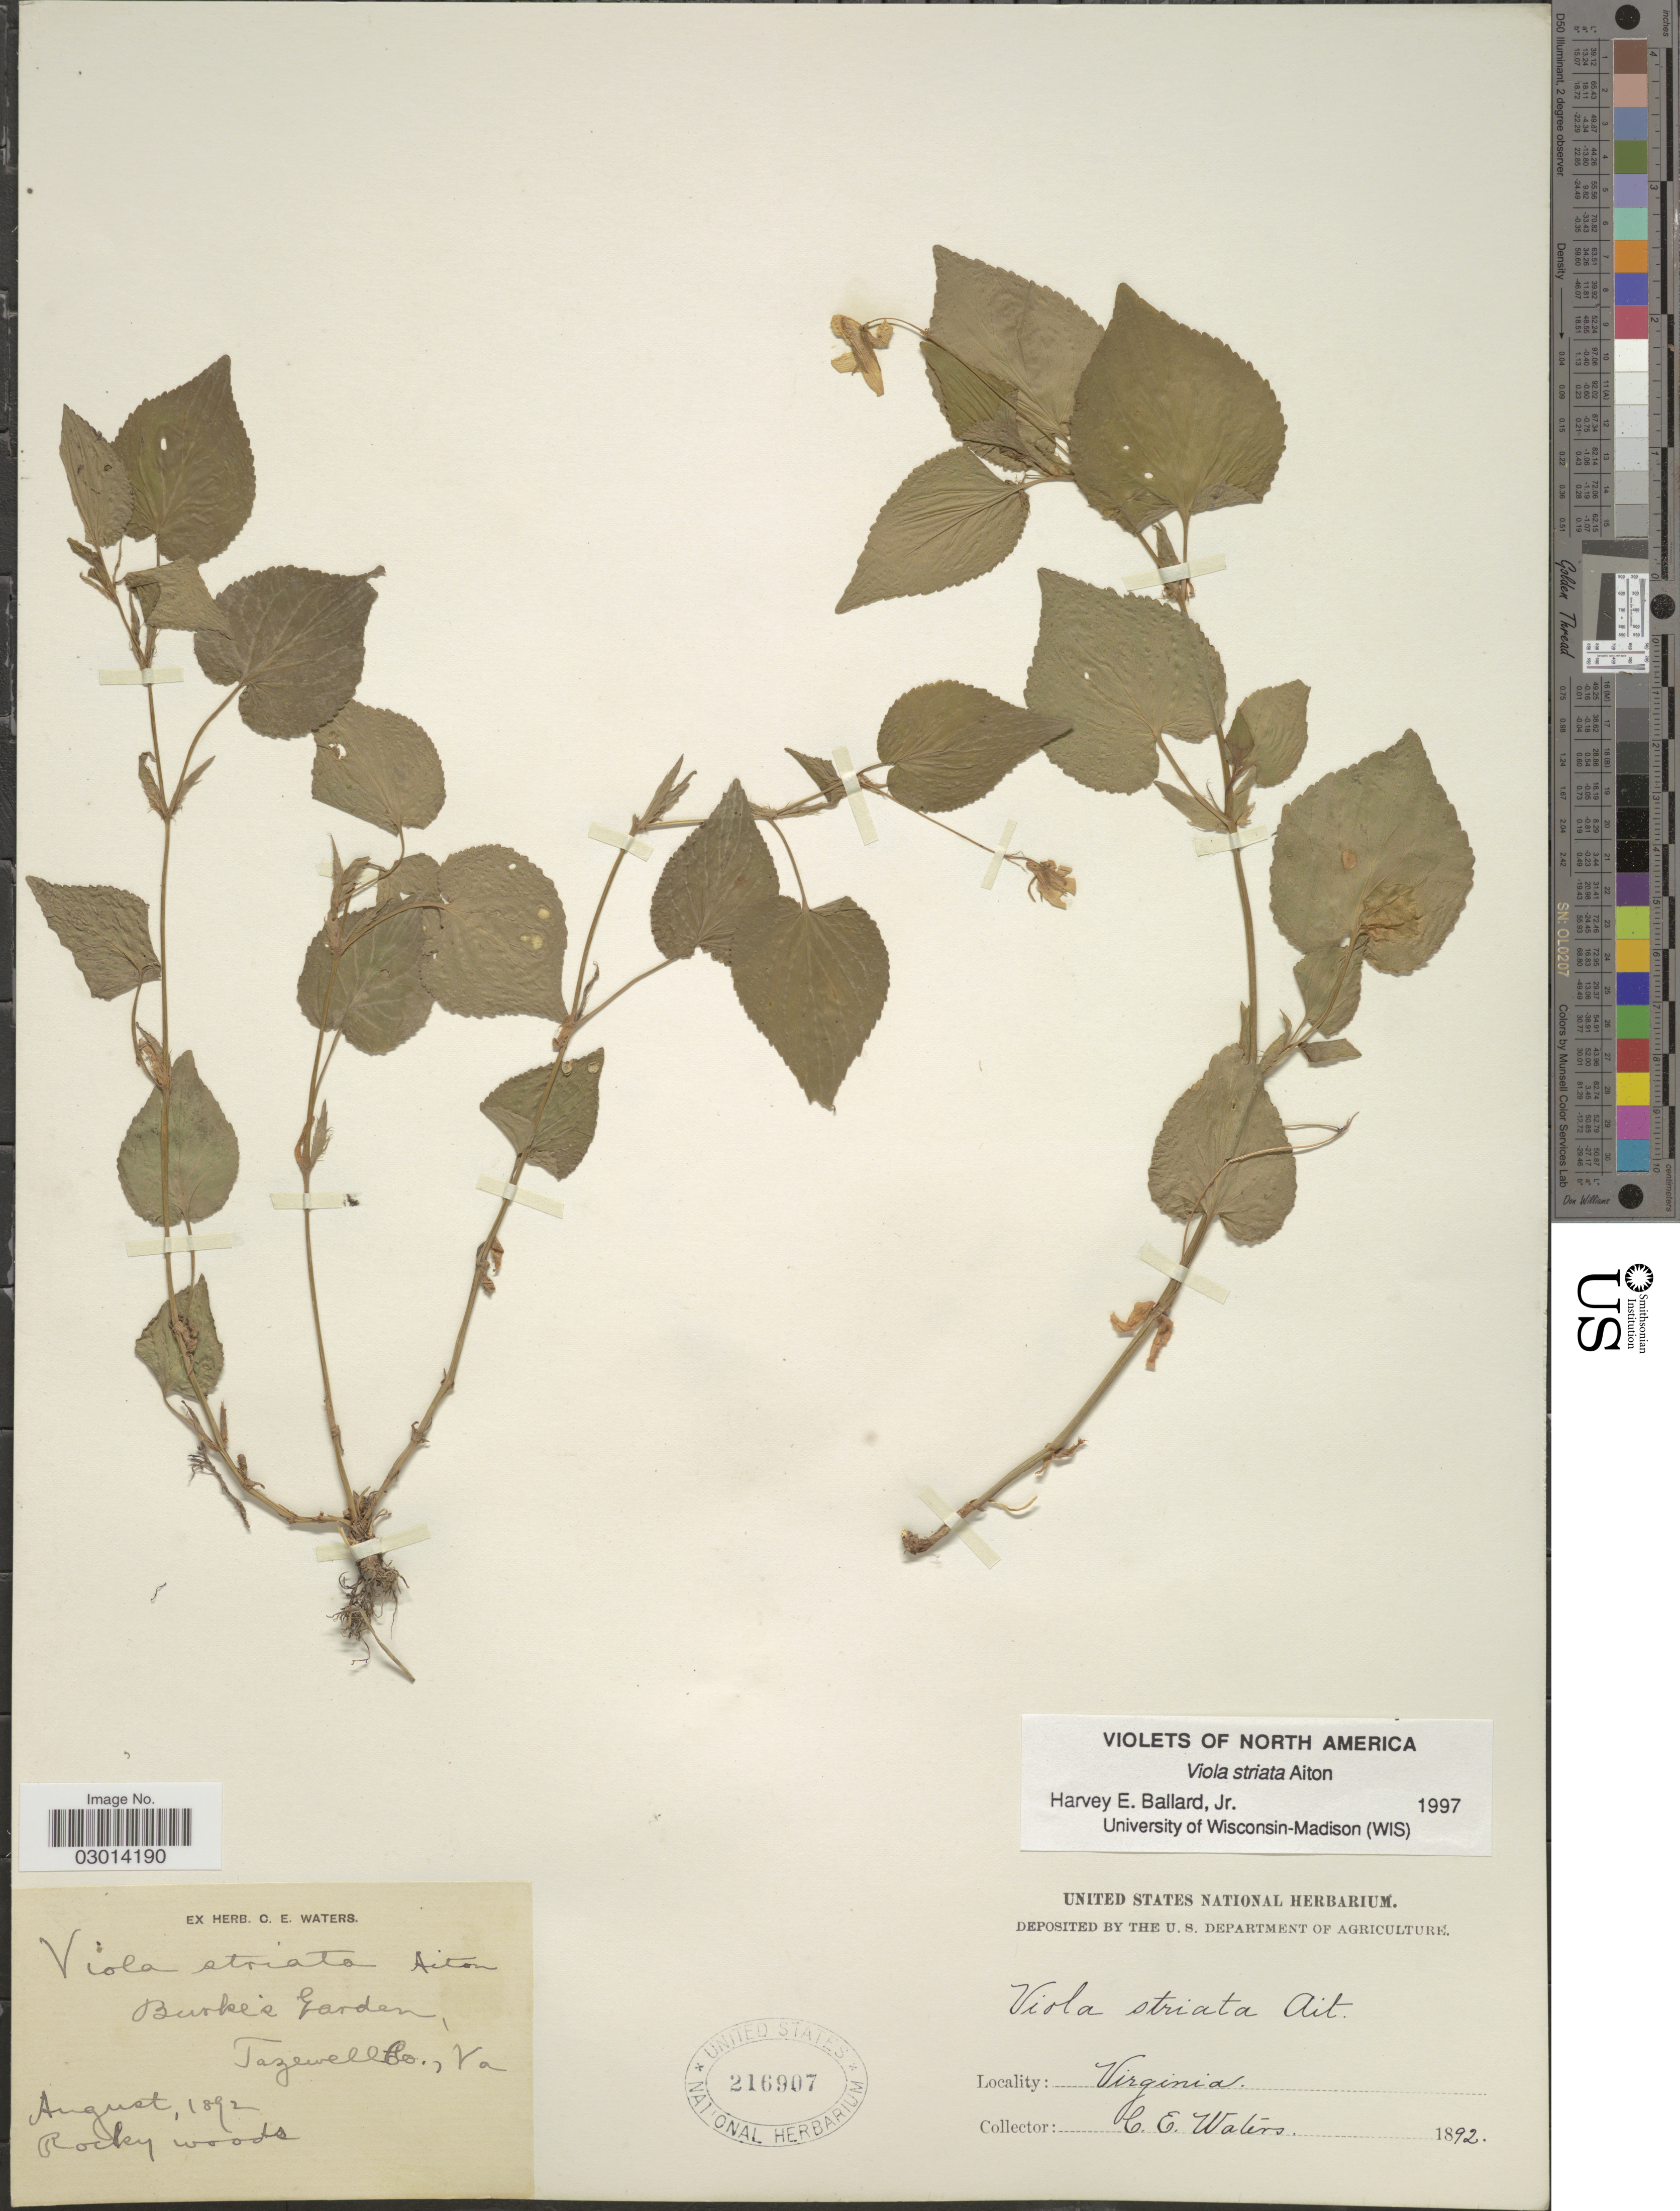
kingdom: Plantae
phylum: Tracheophyta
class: Magnoliopsida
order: Malpighiales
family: Violaceae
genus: Viola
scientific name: Viola rostrata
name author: Pursh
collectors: C. Waters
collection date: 1892-08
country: United States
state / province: Virginia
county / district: Tazewell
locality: Burke's Garden, Tazewell Co., Va.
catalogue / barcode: US 216907